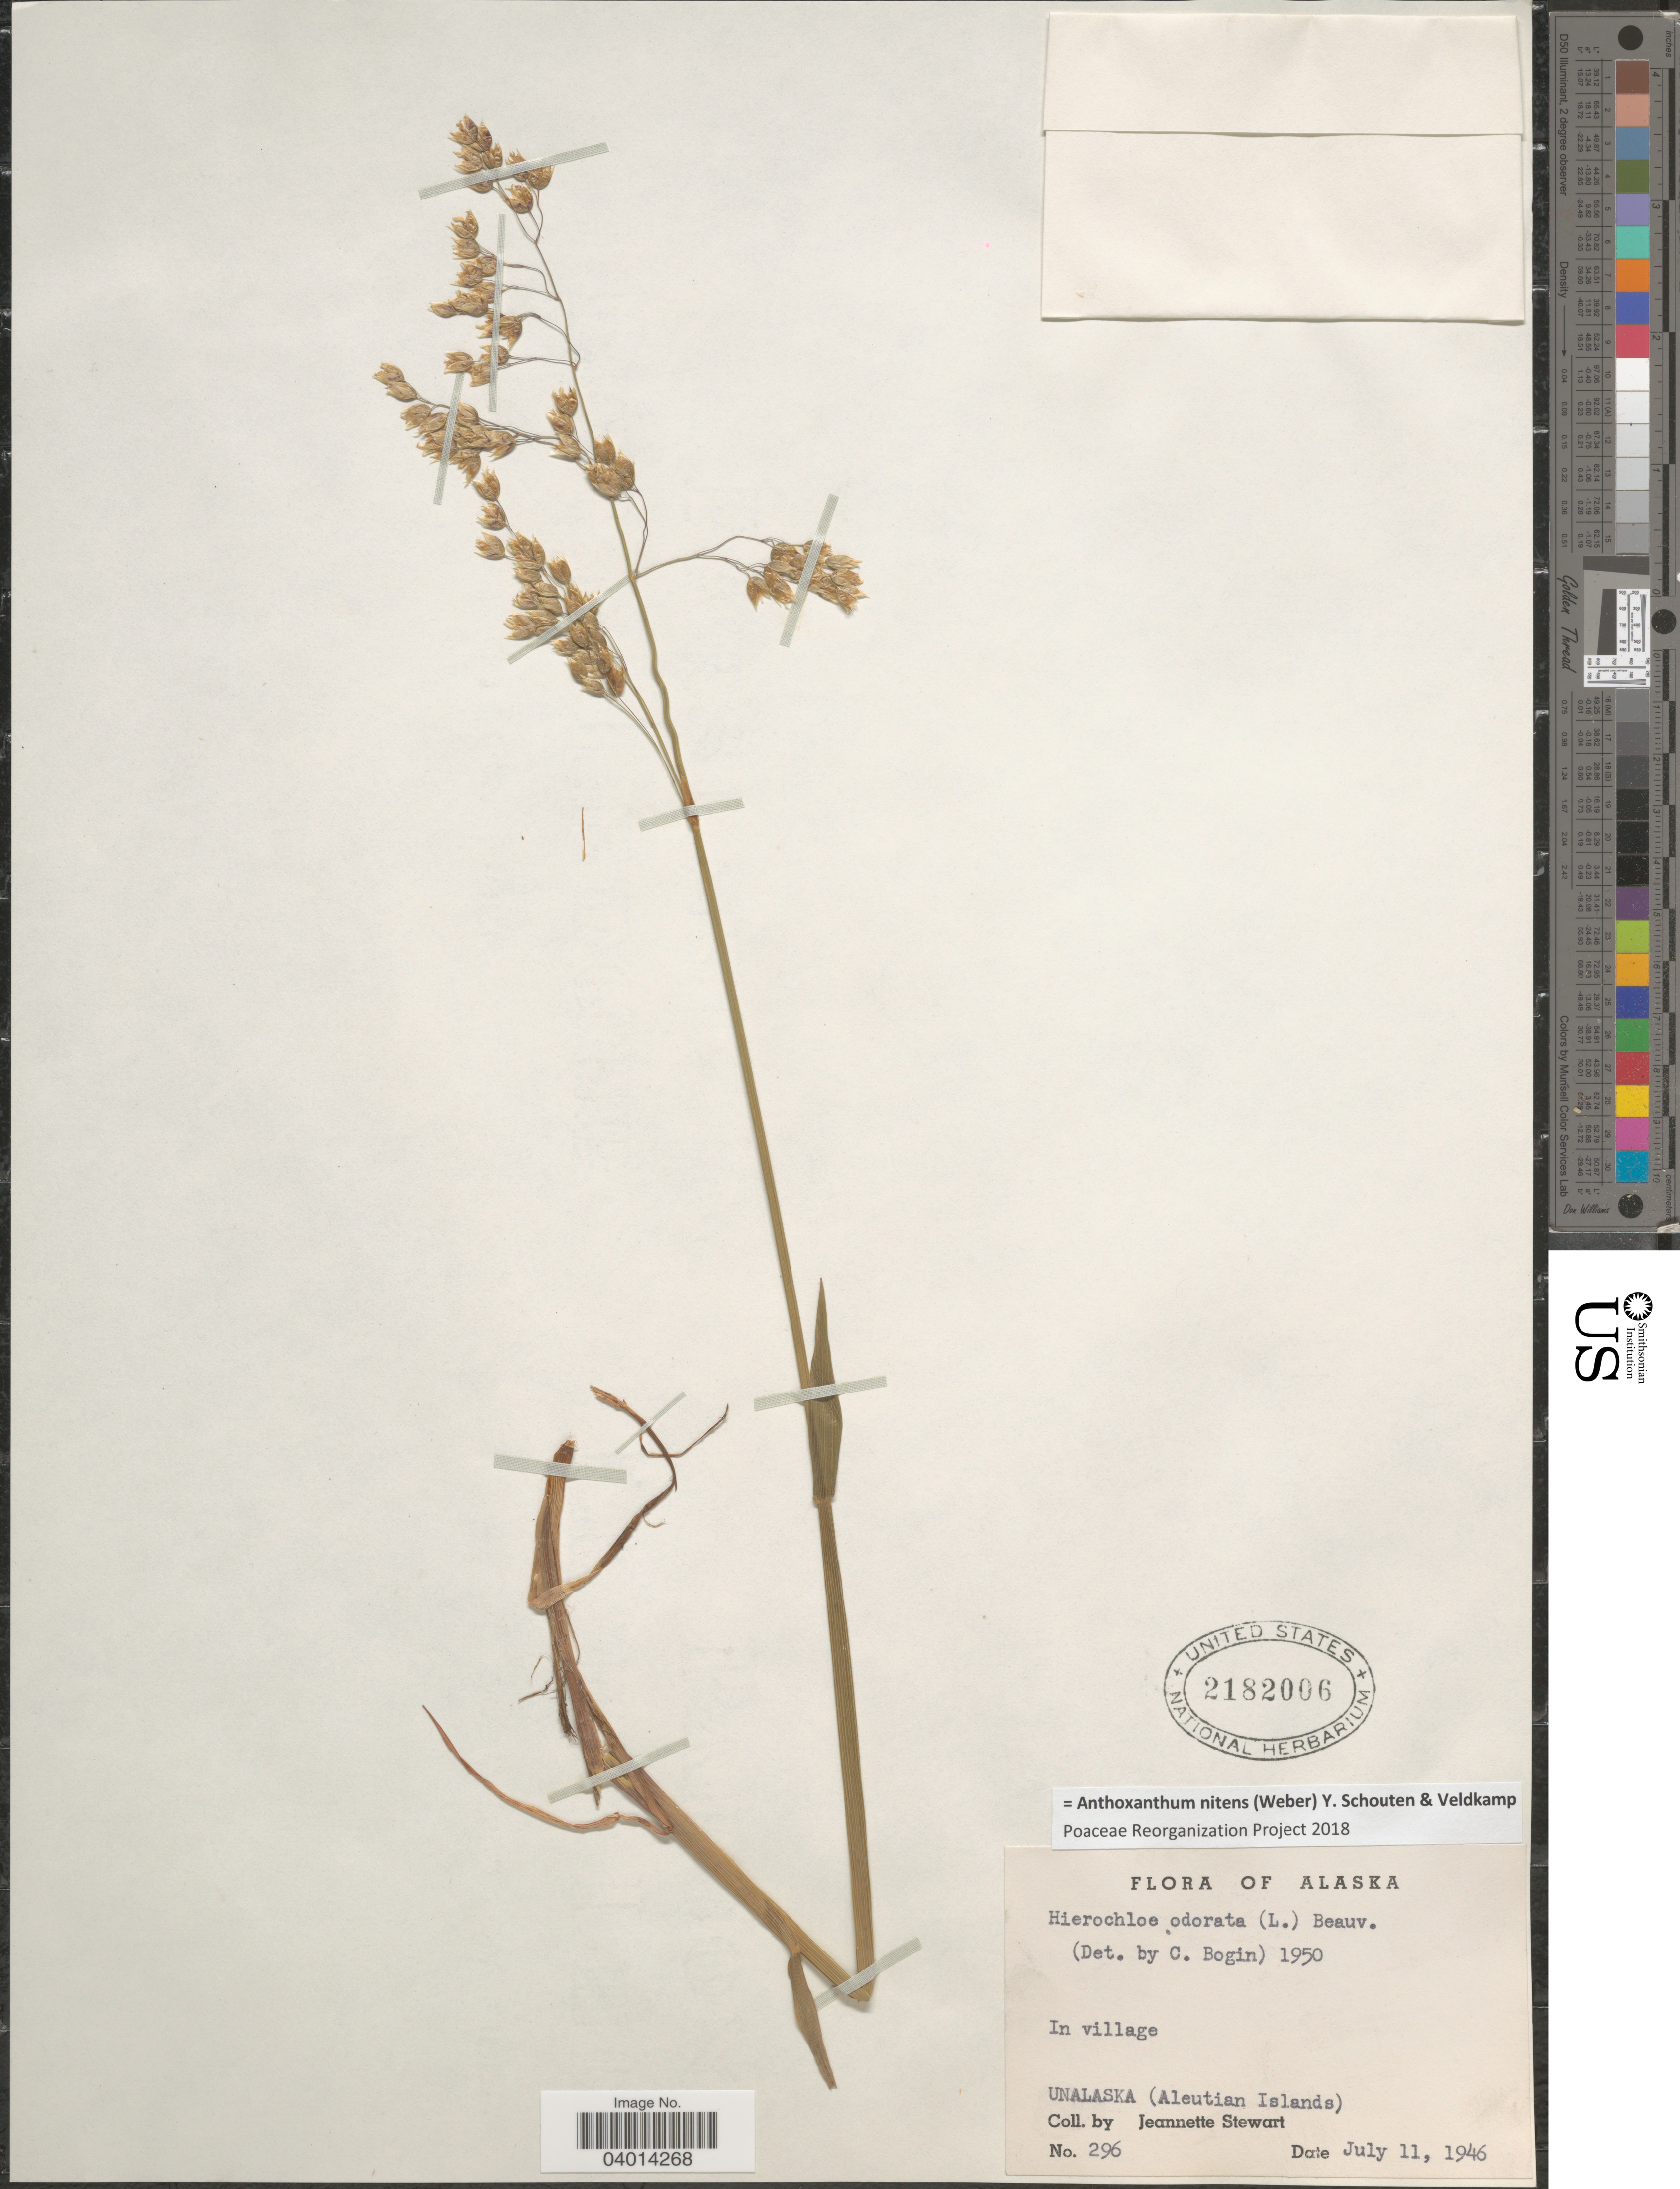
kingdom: Plantae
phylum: Tracheophyta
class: Liliopsida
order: Poales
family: Poaceae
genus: Anthoxanthum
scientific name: Anthoxanthum nitens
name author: (G.H. Weber) R.T.A. Schouten & Veldkamp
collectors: J. Stewart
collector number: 296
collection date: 1946-07-11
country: United States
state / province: Alaska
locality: In village. Unalaska (Aleutian Islands).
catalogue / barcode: US 2182006